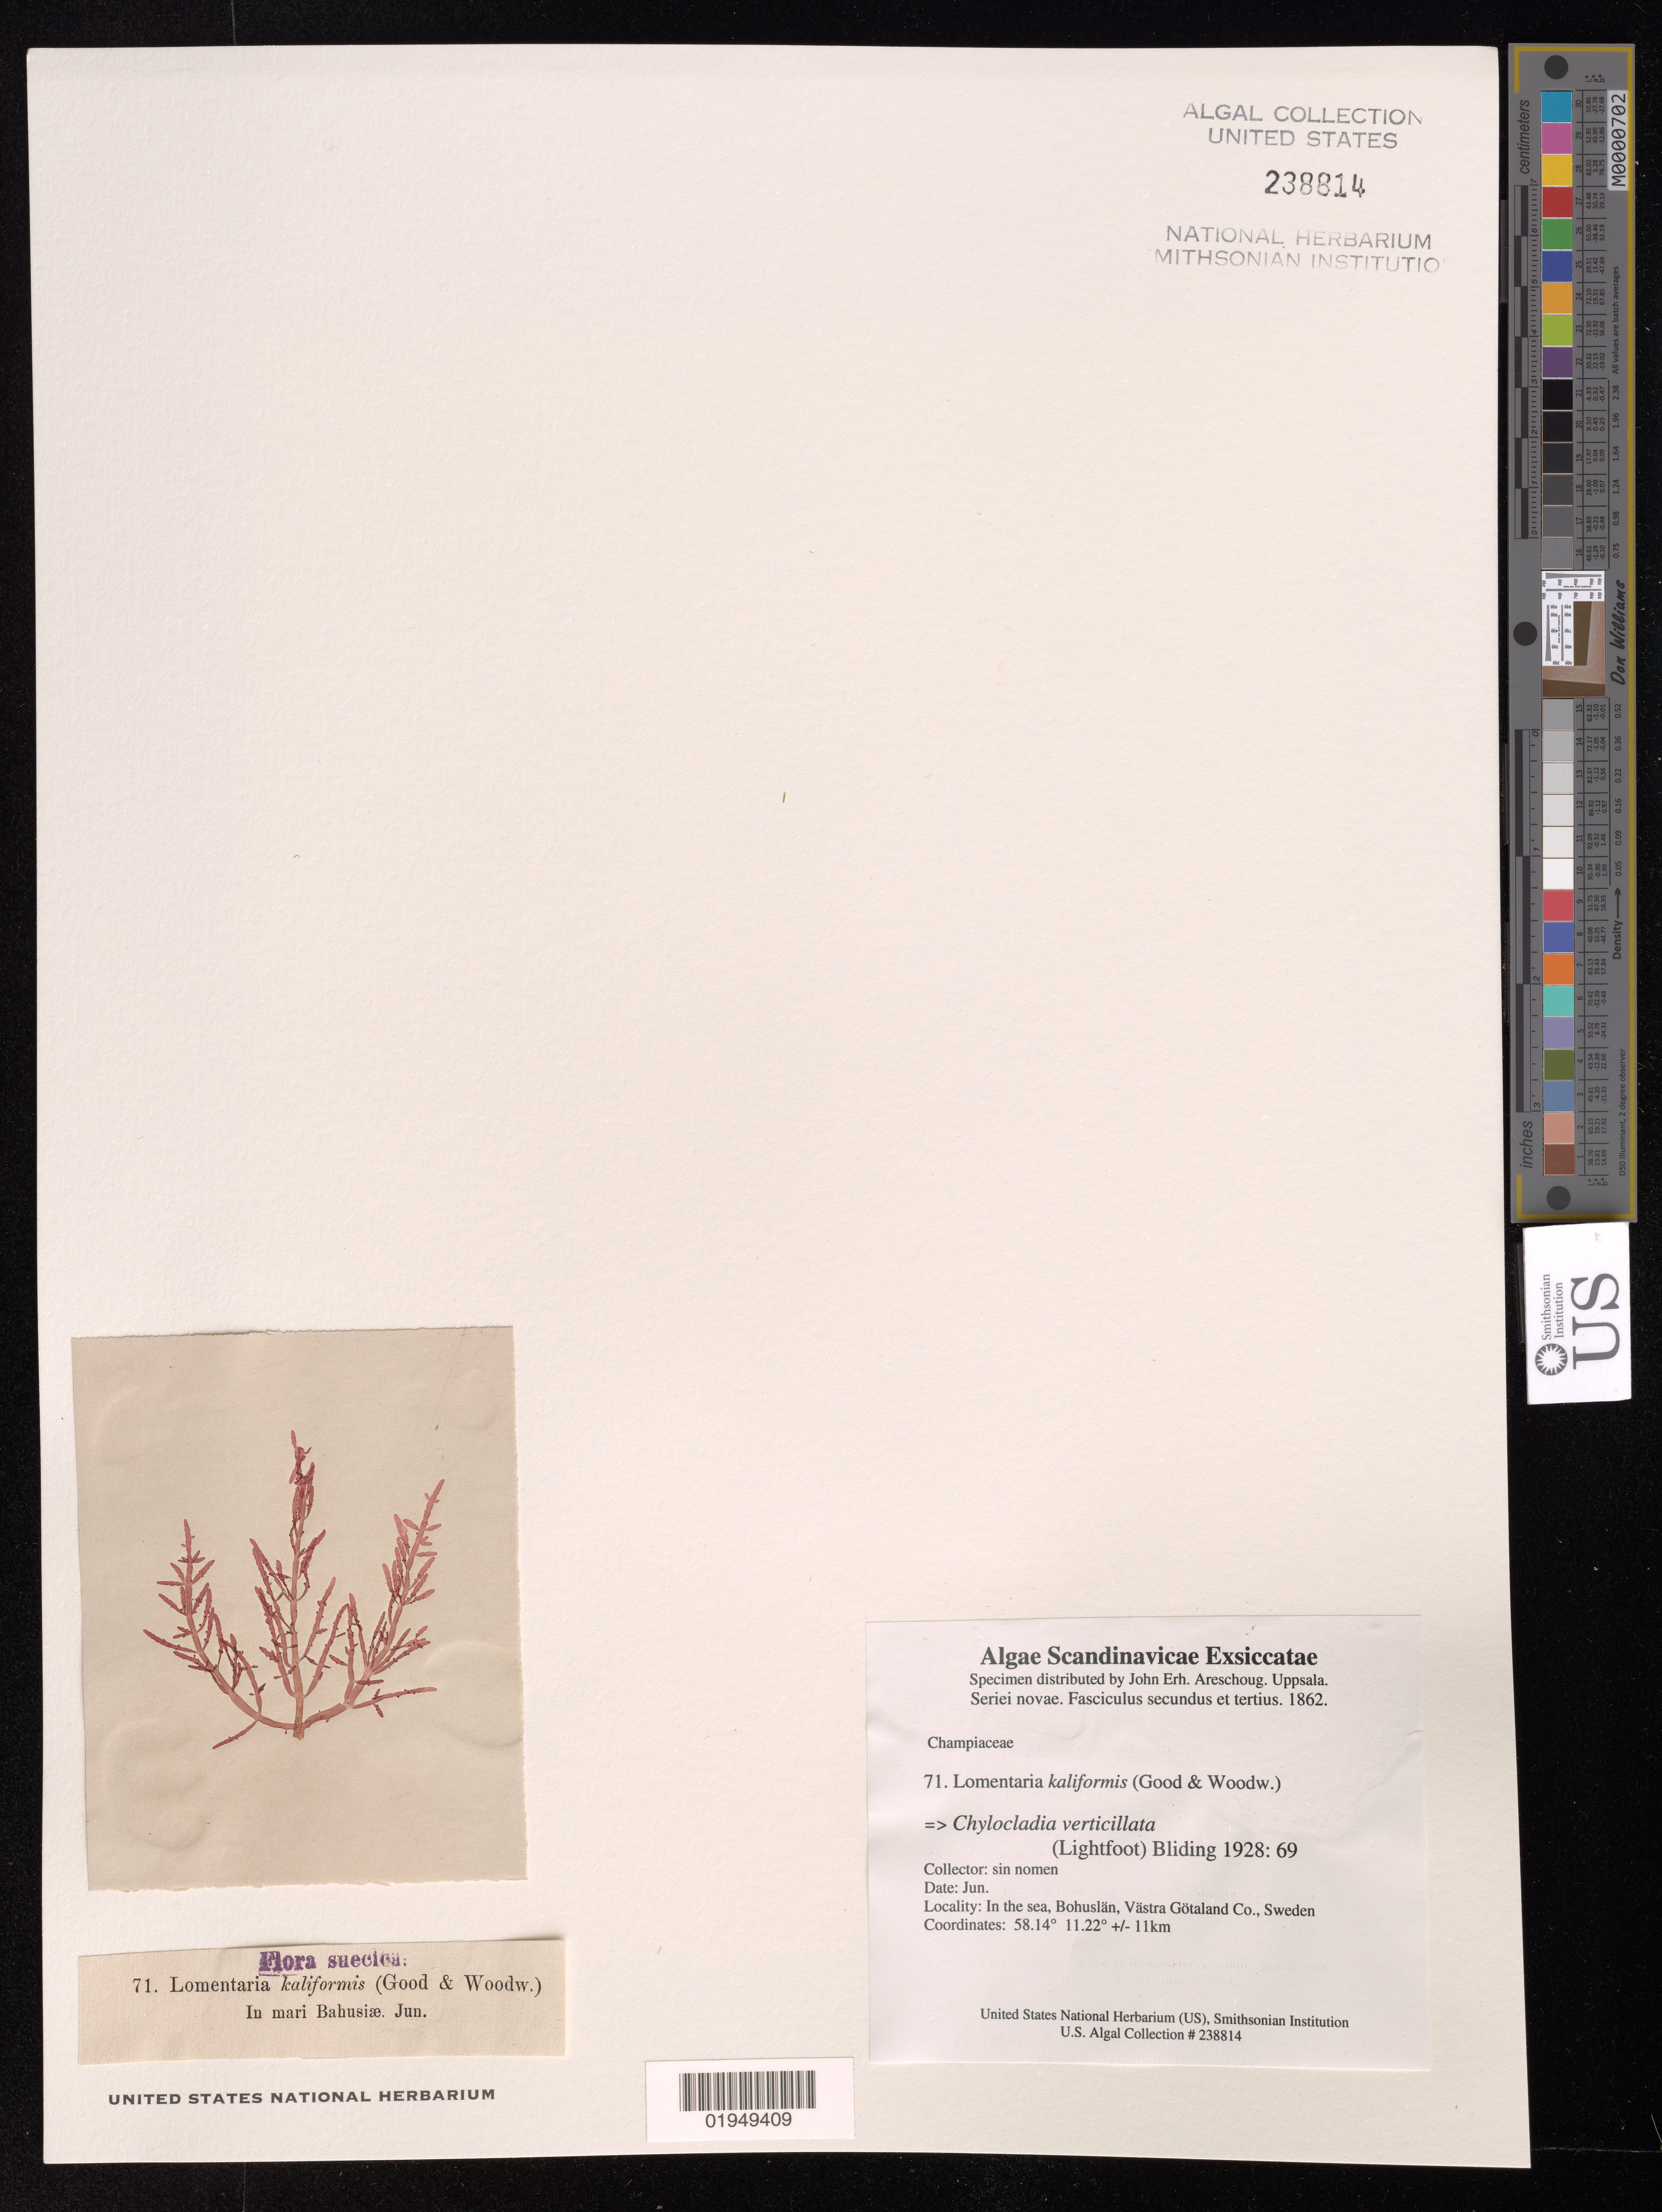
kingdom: Plantae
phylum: Rhodophyta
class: Florideophyceae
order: Rhodymeniales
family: Champiaceae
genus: Chylocladia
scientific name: Chylocladia verticillata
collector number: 71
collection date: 1862-06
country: Sweden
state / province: Västra Götaland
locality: In sea, Bohuslan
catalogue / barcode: US 238814